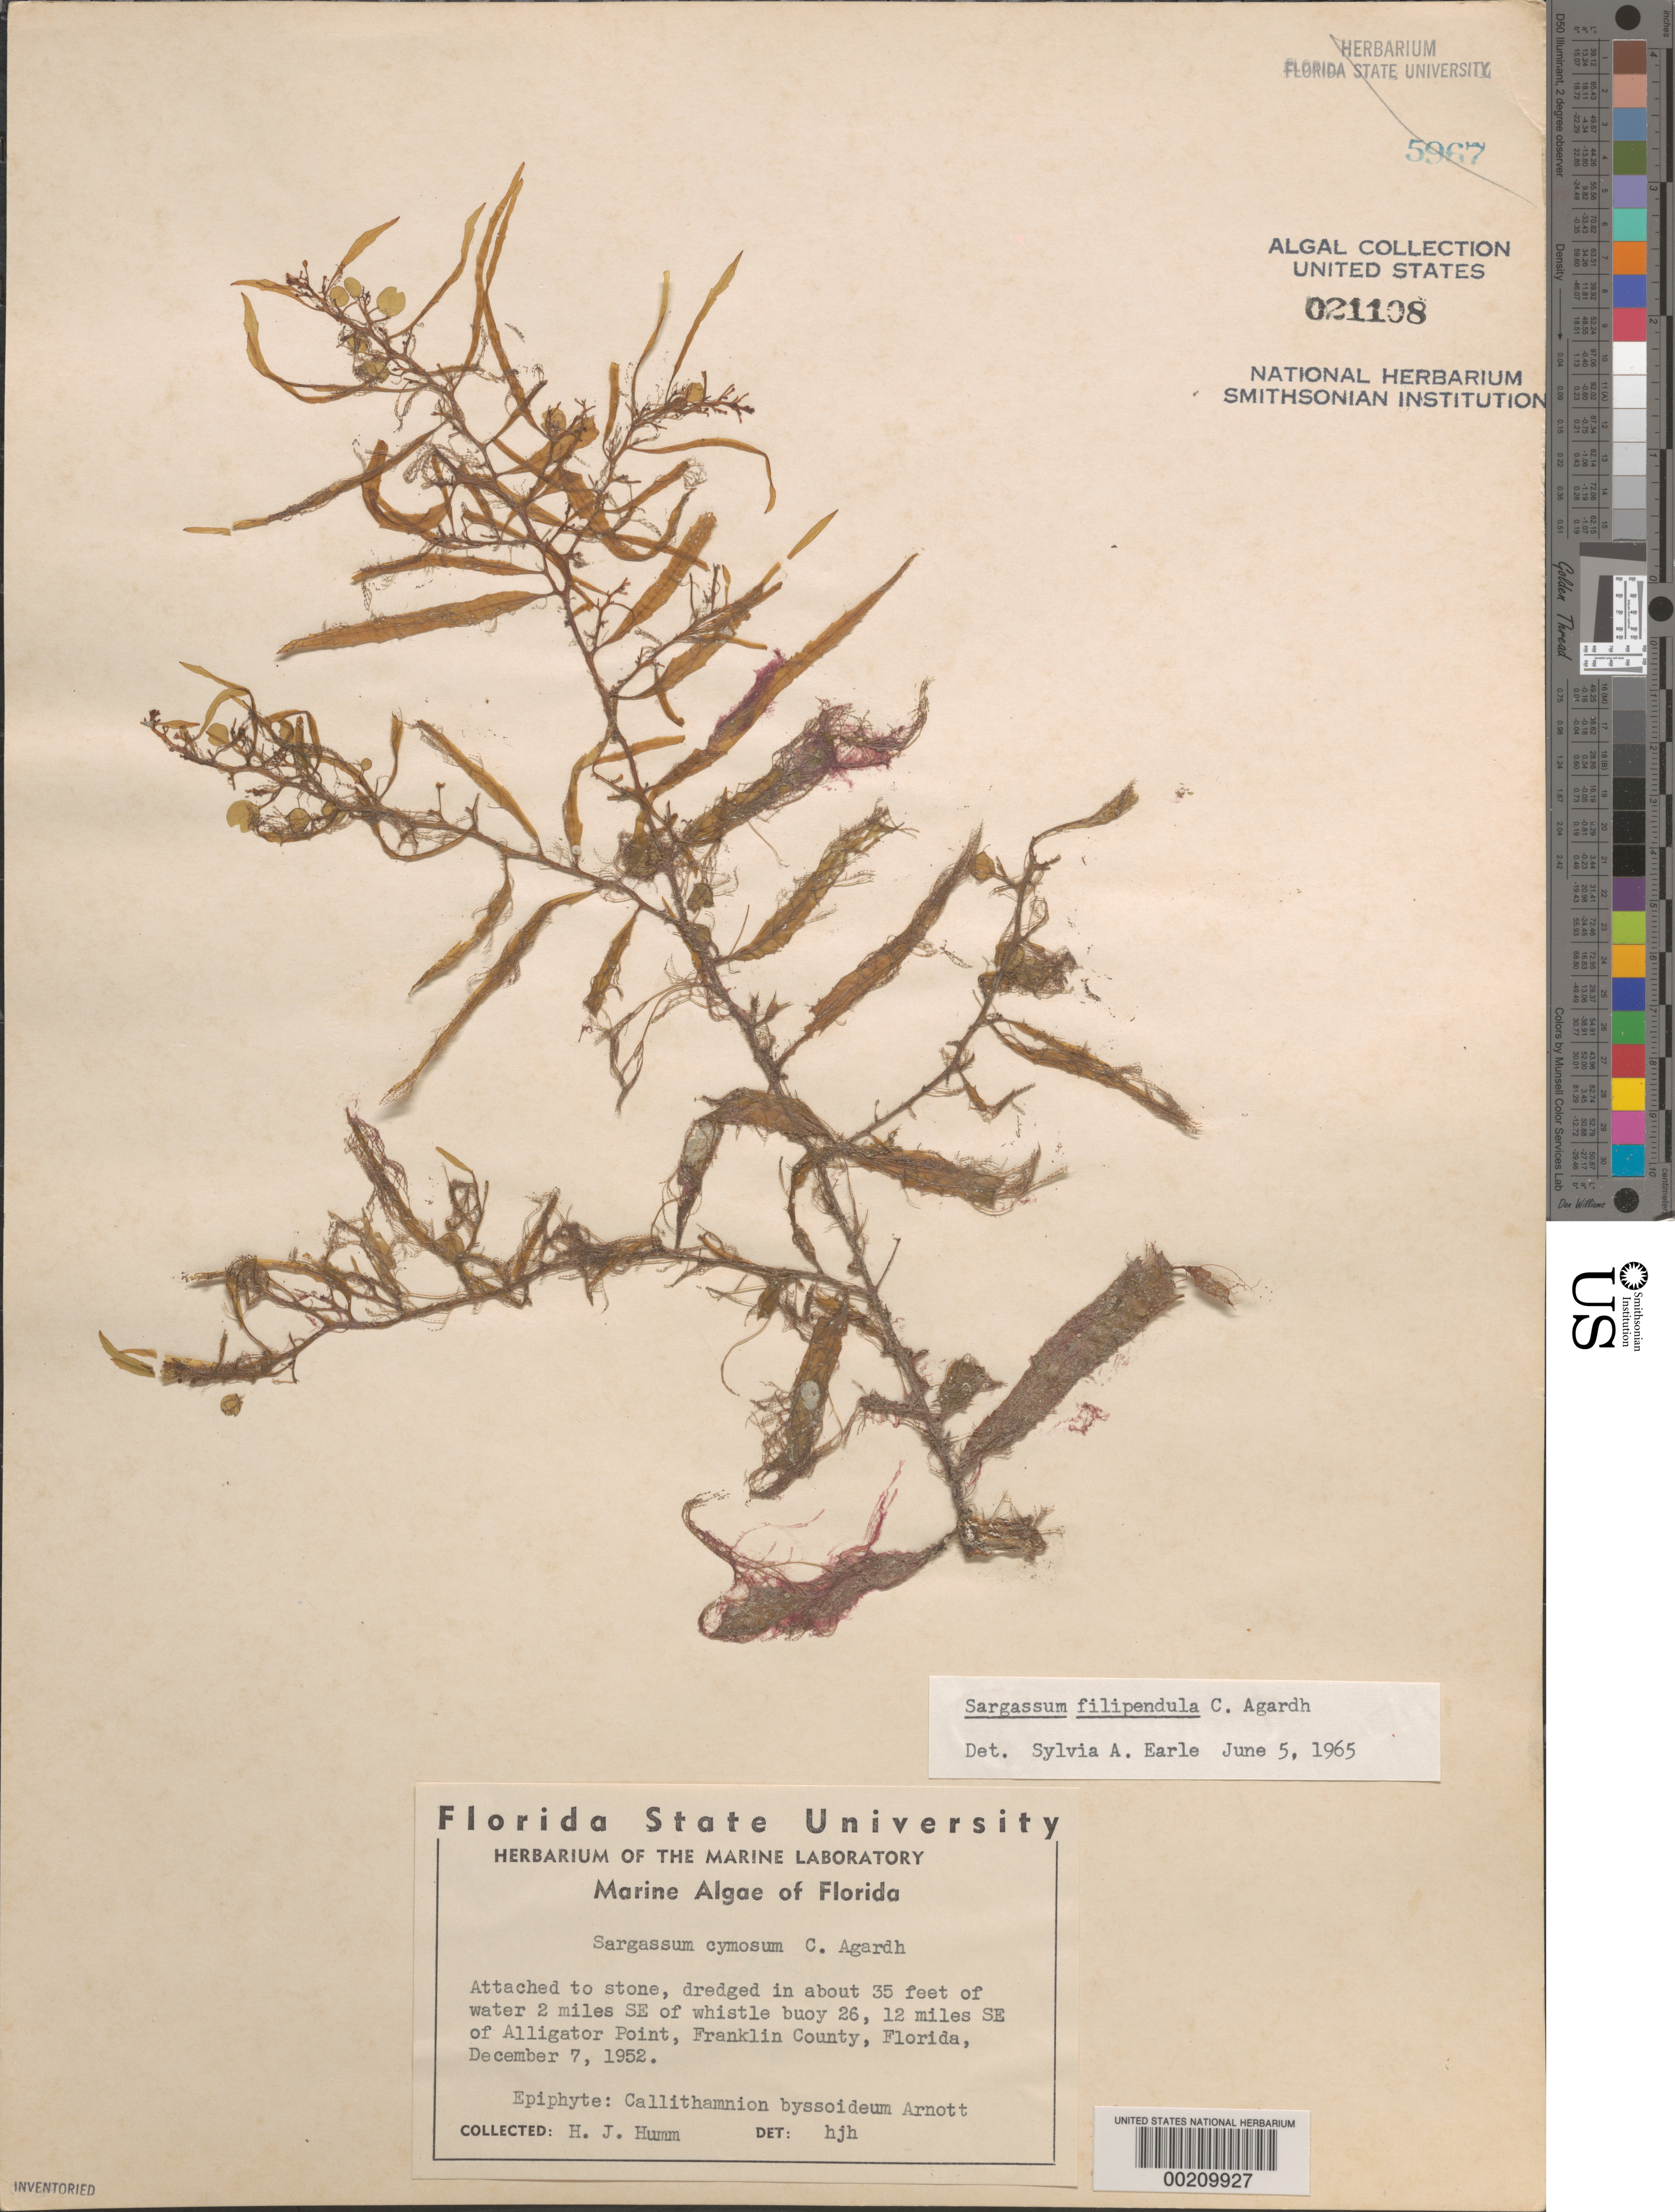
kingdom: Chromista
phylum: Ochrophyta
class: Phaeophyceae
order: Fucales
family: Sargassaceae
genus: Sargassum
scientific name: Sargassum filipendula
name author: C. Agardh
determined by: Earle, S. A.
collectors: H. J. Humm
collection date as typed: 07 Dec 1952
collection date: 1952-12-07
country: United States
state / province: Florida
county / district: Franklin County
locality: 2 miles southeast of whistle buoy 26, 12 miles southeast of Alligator Point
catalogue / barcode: US 21108